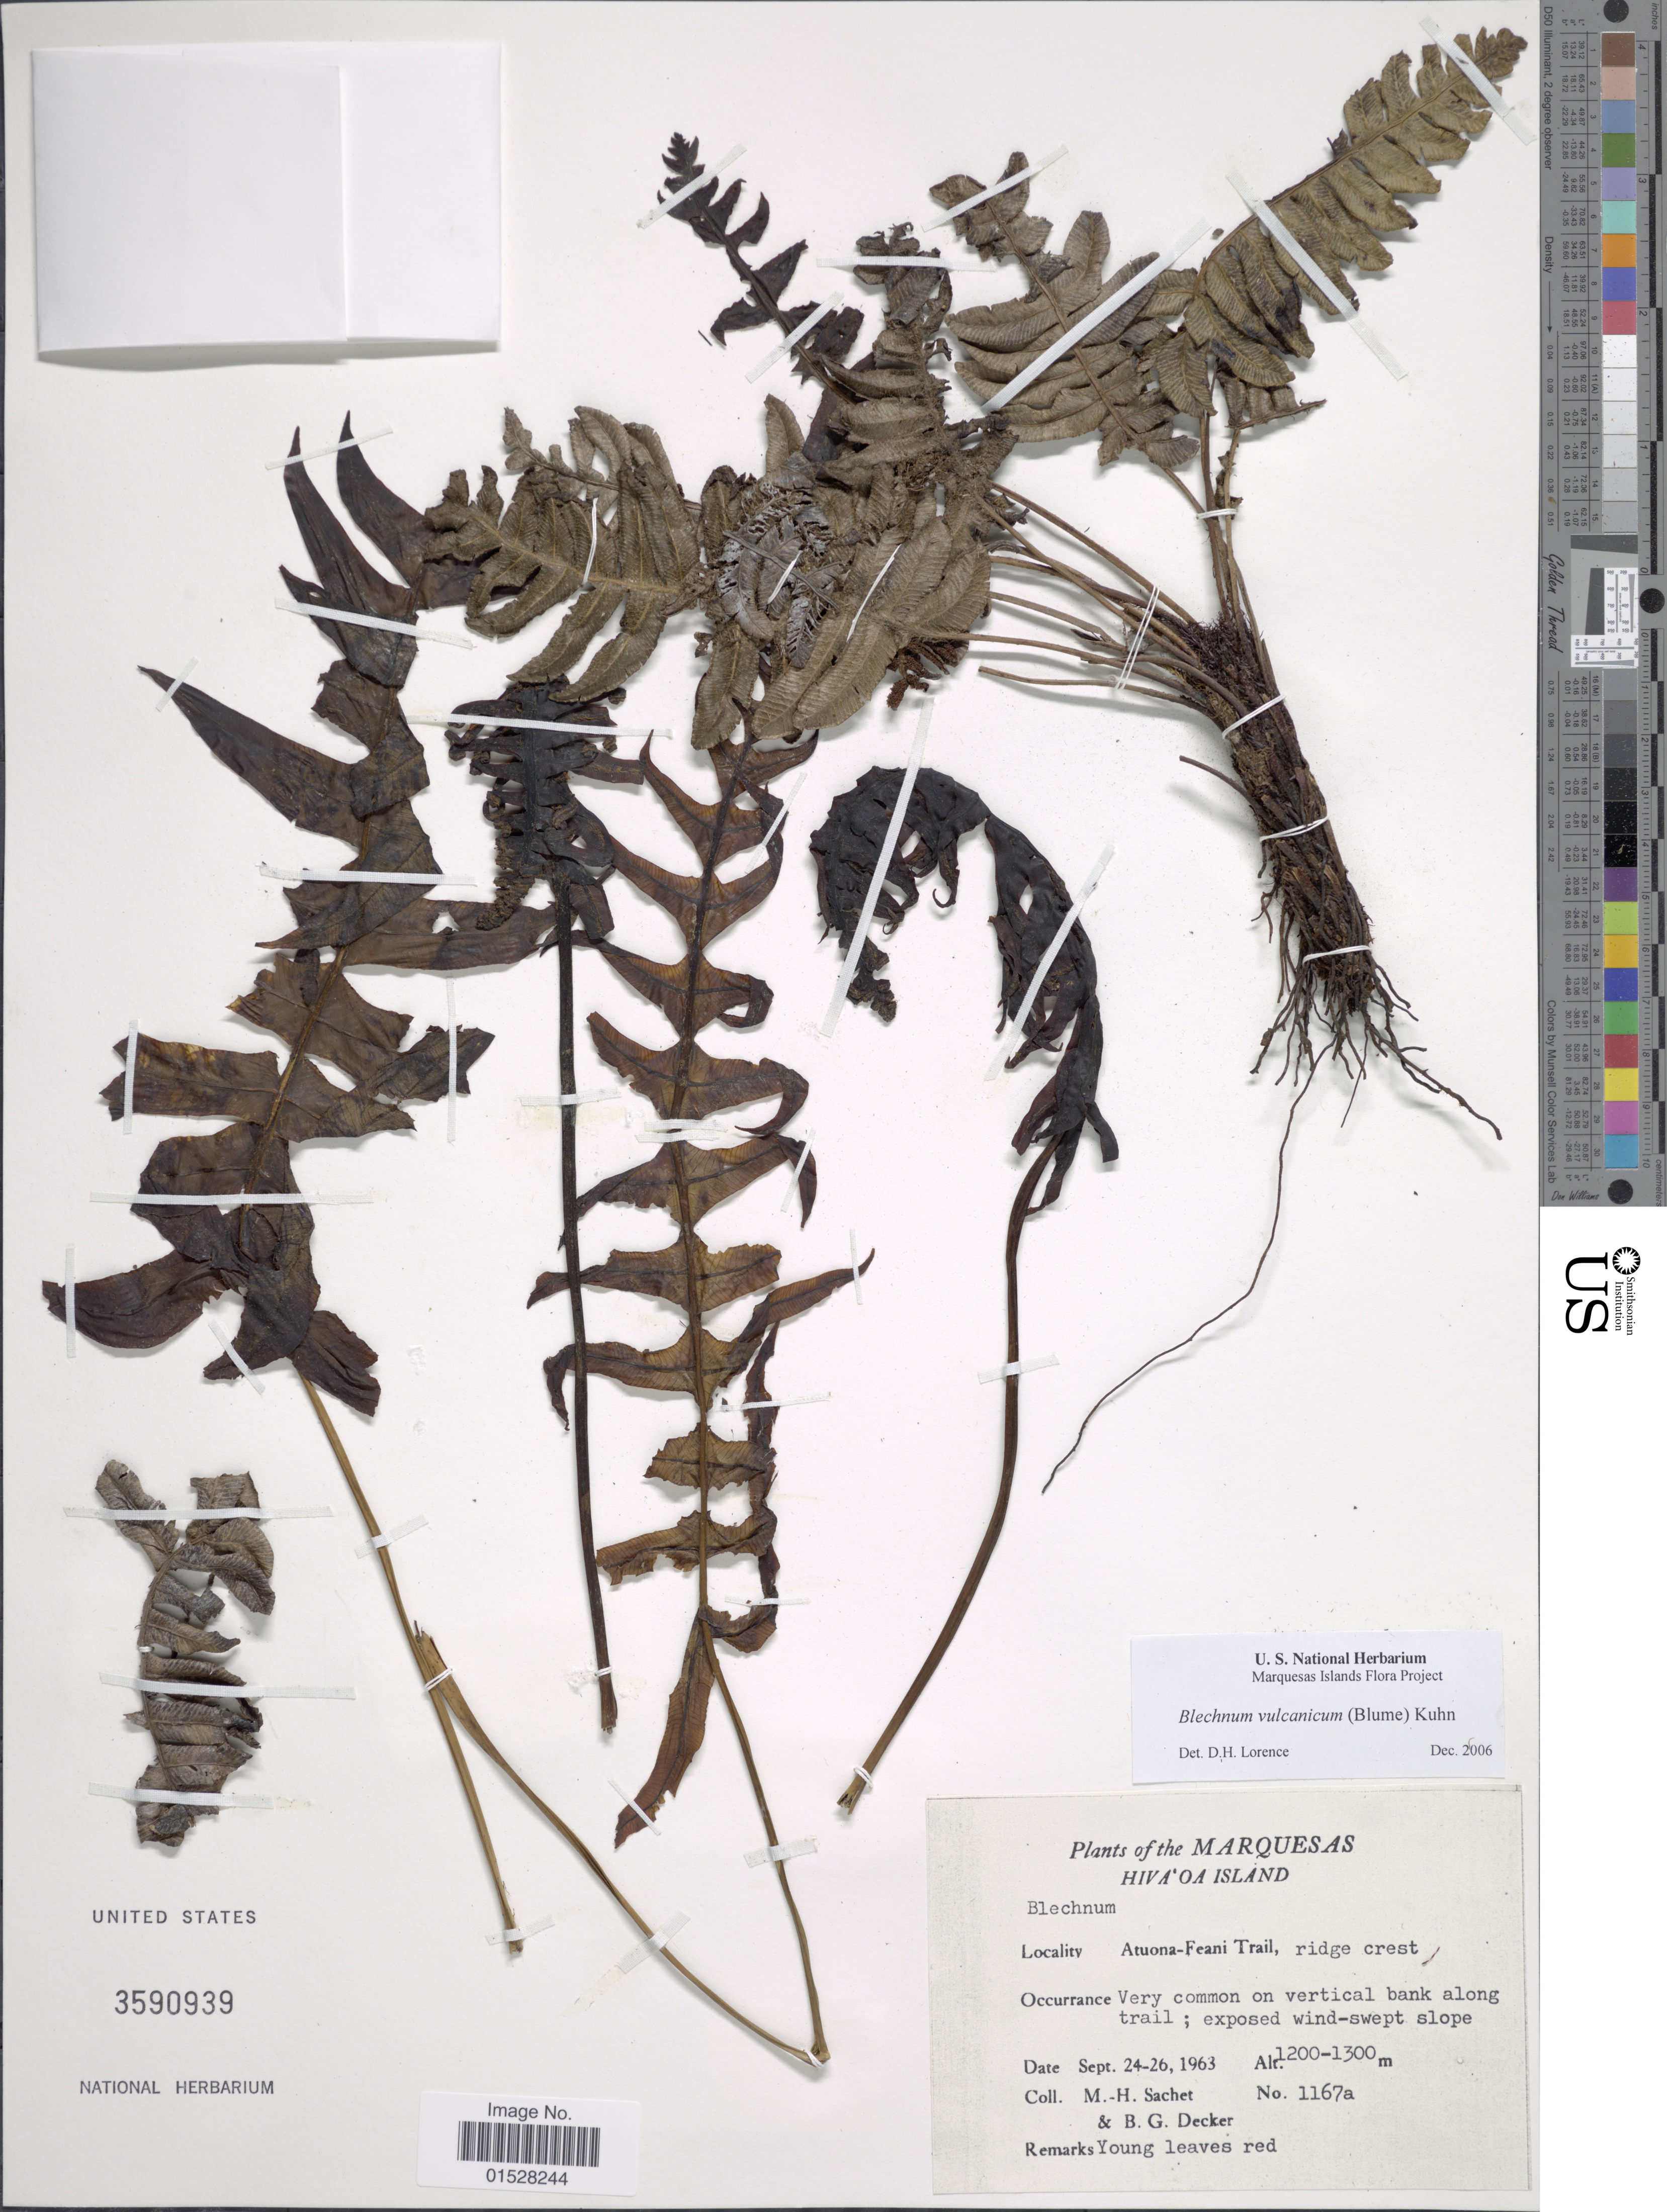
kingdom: Plantae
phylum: Tracheophyta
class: Polypodiopsida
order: Polypodiales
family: Blechnaceae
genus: Blechnum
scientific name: Blechnum vulcanicum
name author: (Blume) Kuhn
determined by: Lorence, David H., (PTBG), National Tropical Botanical Garden (UNITED STATES)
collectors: M.-H. Sachet & B. G. Decker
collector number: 1167a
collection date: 1963-09-24/1963-09-26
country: French Polynesia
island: Hiva Oa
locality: Atuona-Feani Trail, ridge crest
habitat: Very common on vertical bank along trail; exposed wind-swept slope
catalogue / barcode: US 3590939